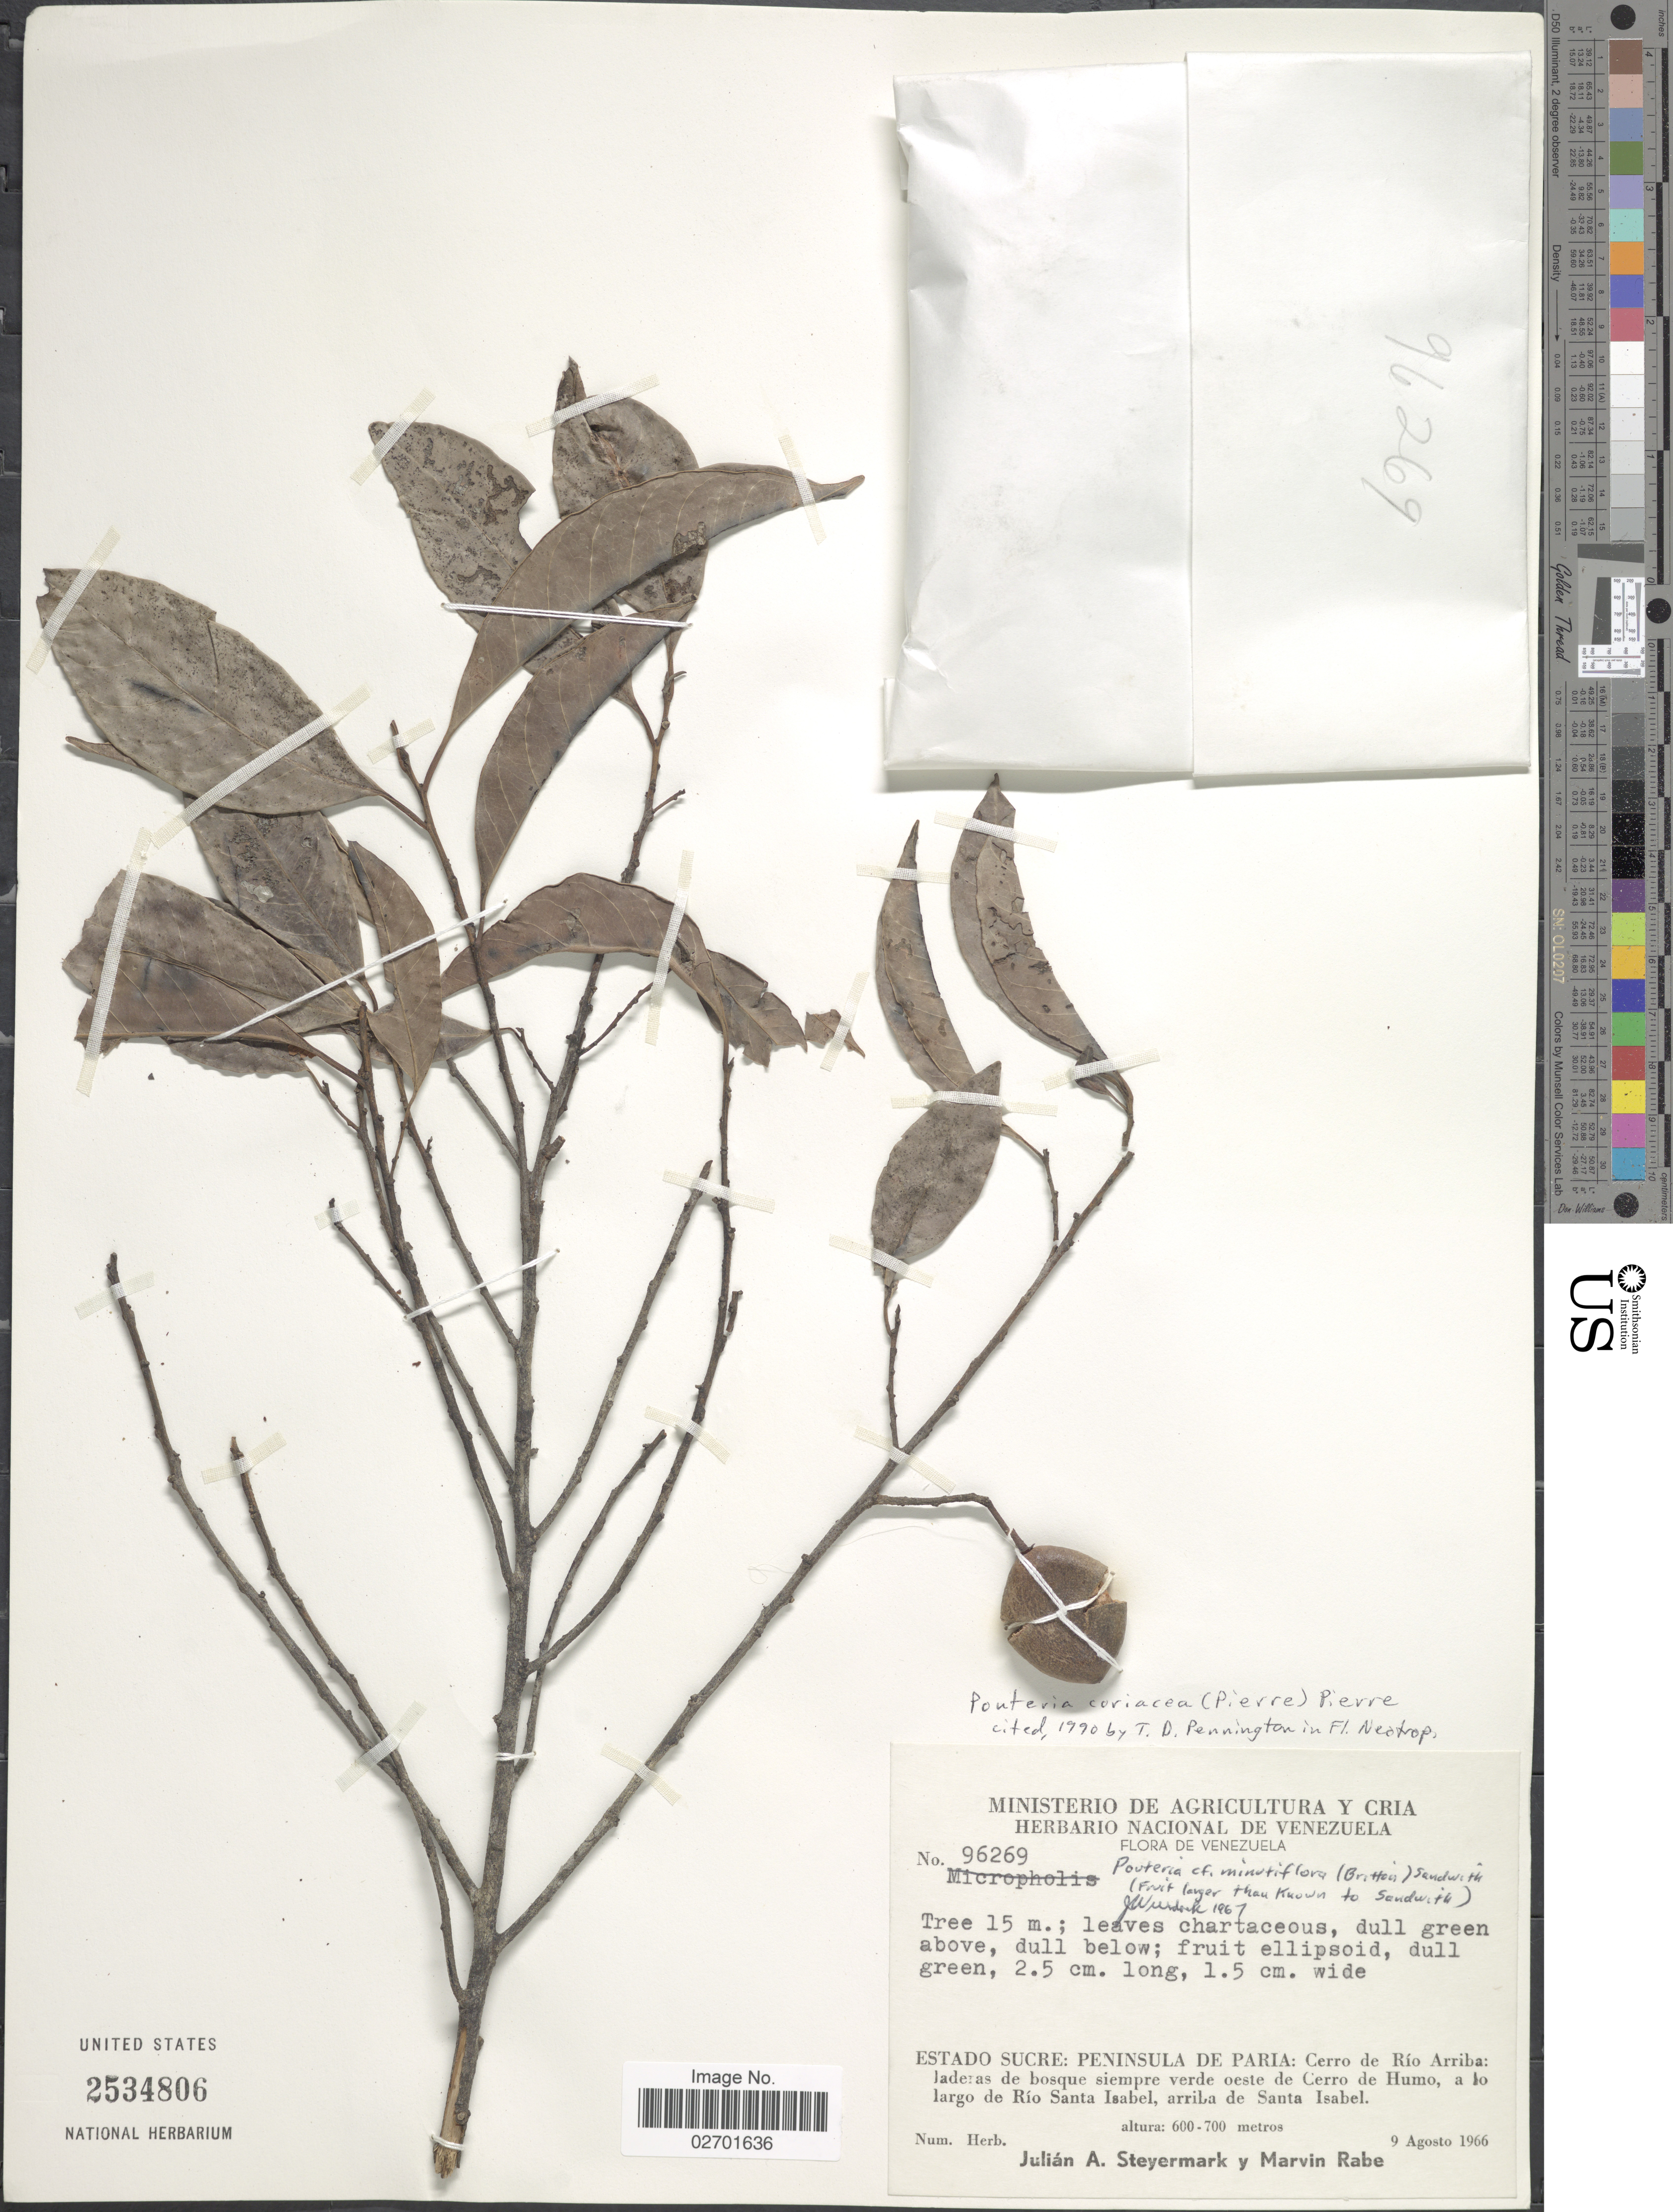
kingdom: Plantae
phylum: Tracheophyta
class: Magnoliopsida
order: Ericales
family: Sapotaceae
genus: Pouteria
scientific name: Pouteria coriacea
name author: (Pierre) Pierre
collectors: J. Steyermark & M. Rabe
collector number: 96269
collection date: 1966-08-09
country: Venezuela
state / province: Sucre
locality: Estado Sucre: Peninsula De Paria: Cerro de Rio Arriba: laderas de bosque siempre verde oeste de Cerro de Humo, a lo largo de Rio Santa Isabel, arriba de Santa Isabel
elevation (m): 600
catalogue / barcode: US 2534806